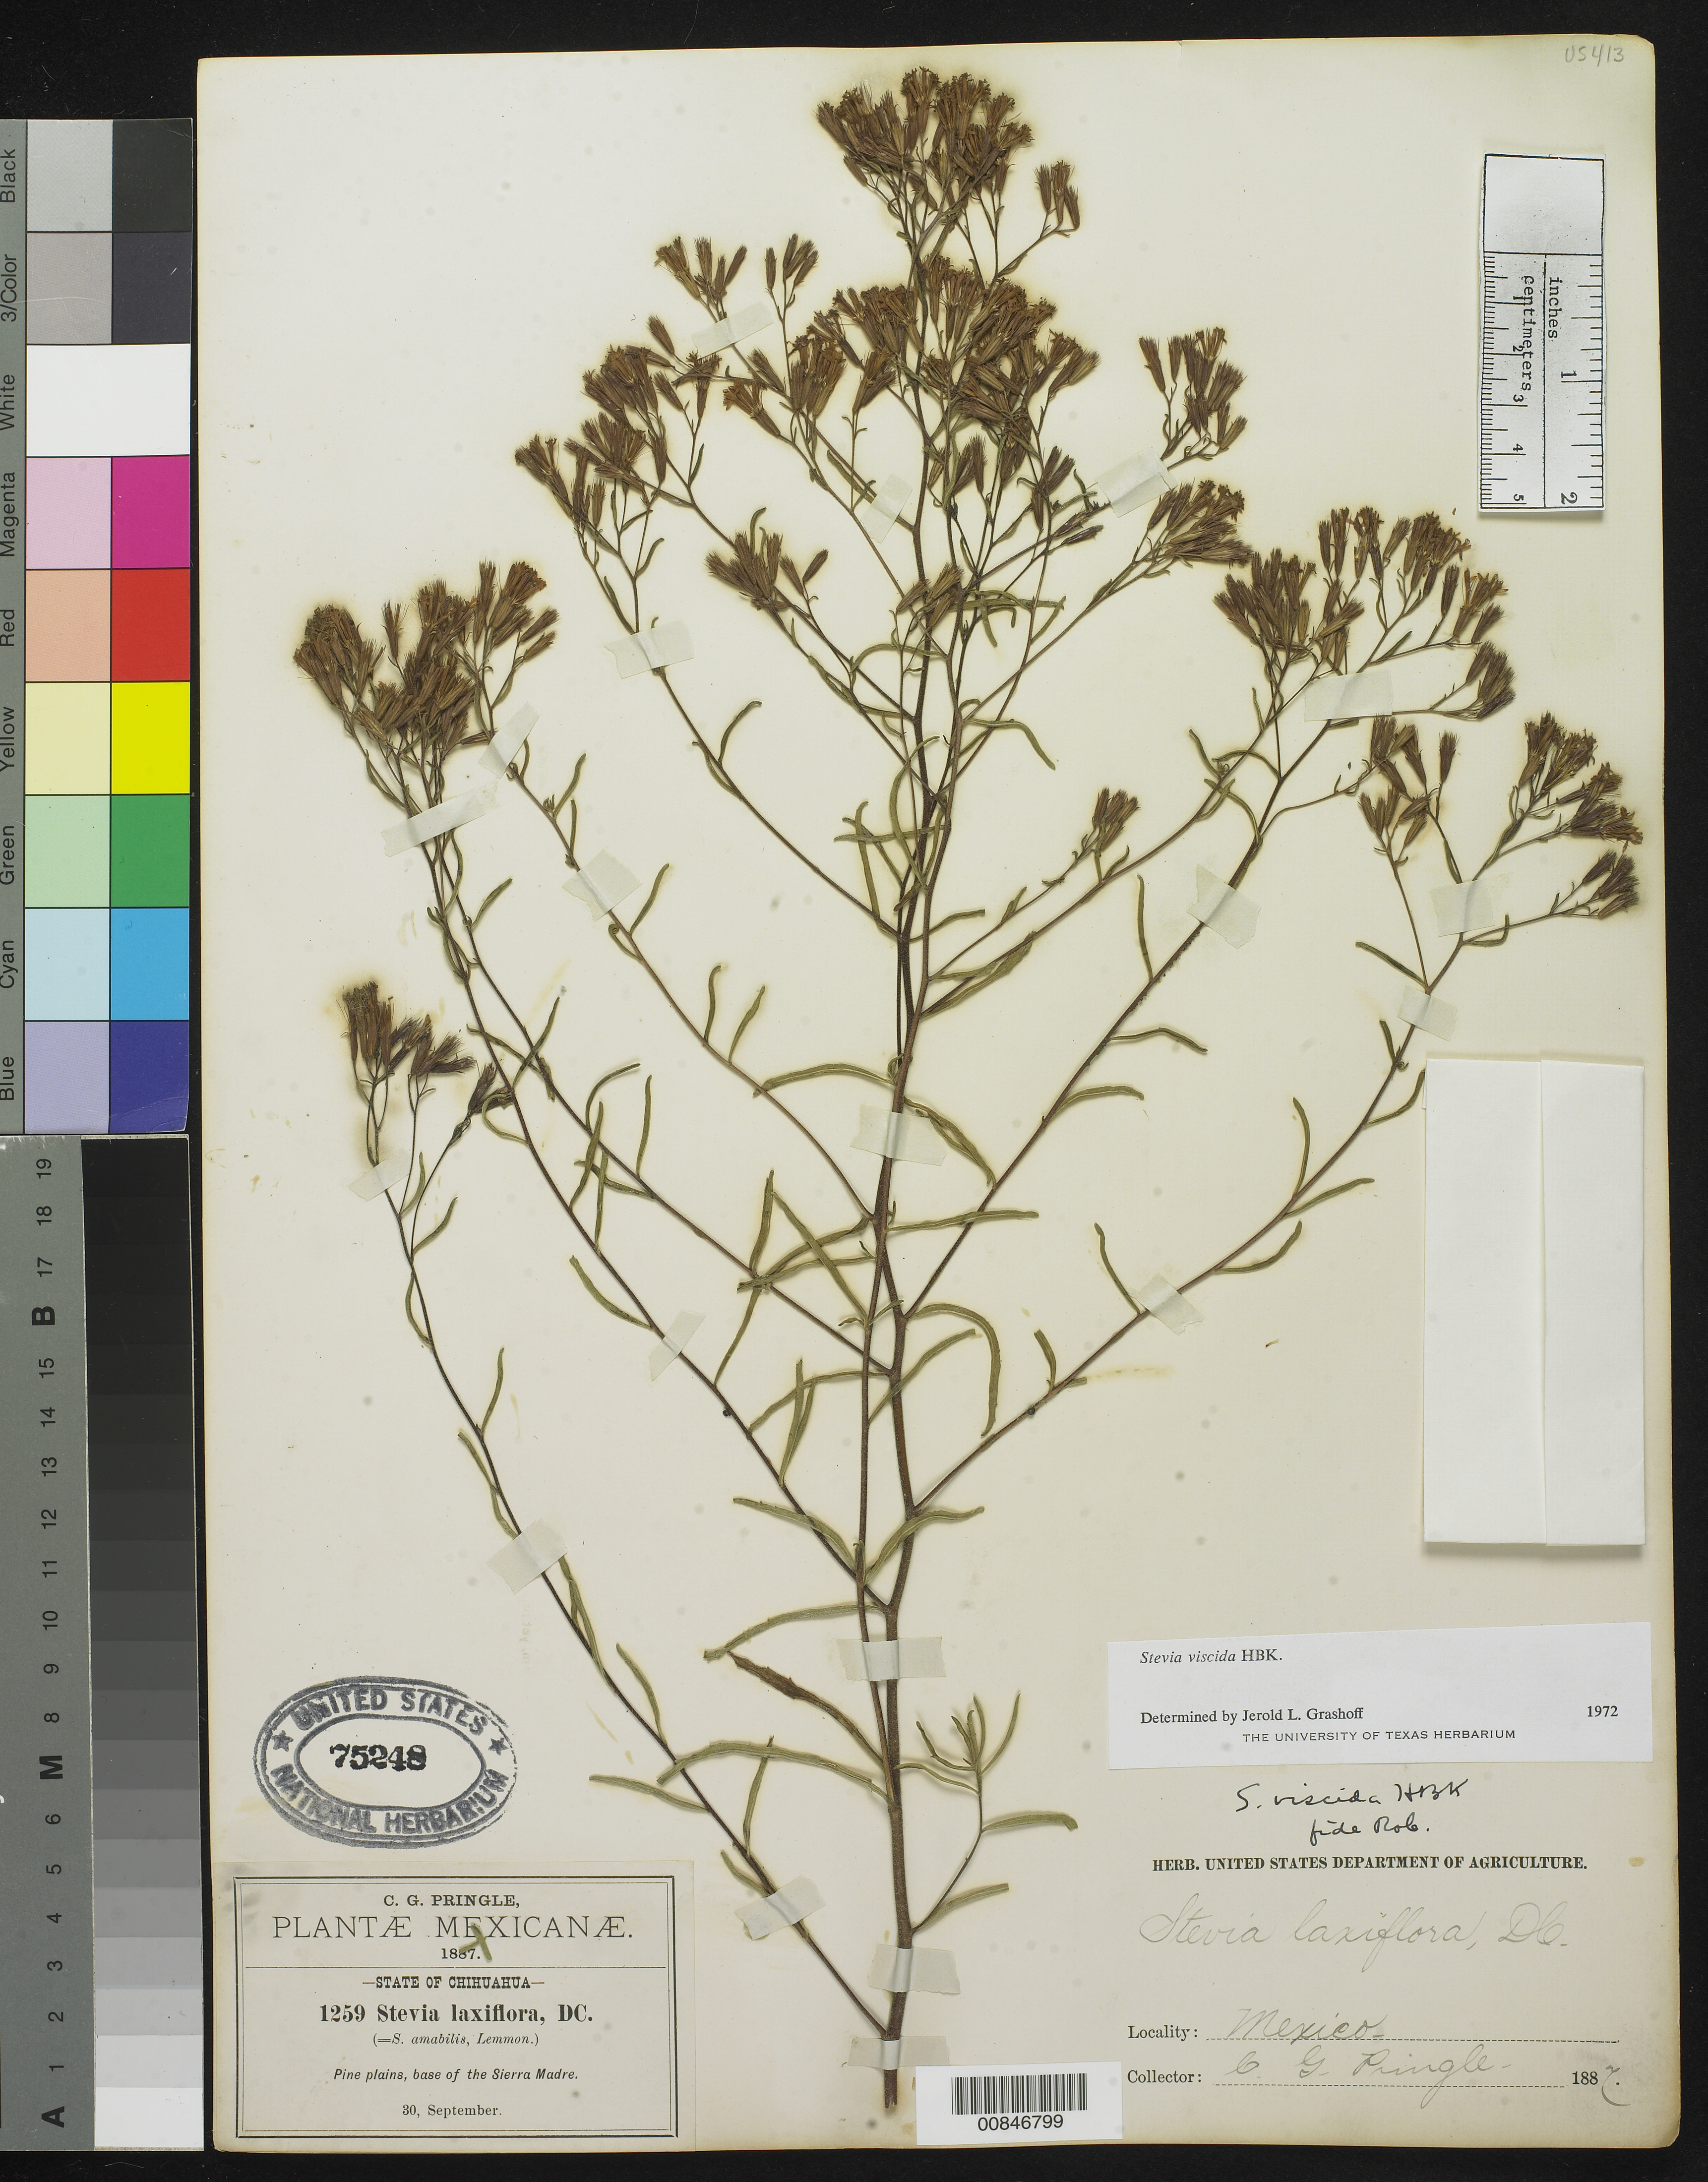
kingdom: Plantae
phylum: Tracheophyta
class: Magnoliopsida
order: Asterales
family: Asteraceae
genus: Stevia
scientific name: Stevia viscida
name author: Kunth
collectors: C. G. Pringle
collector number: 1259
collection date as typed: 30 Sep 1887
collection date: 1887-09-30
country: Mexico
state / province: Chihuahua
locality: Base of the Sierra Madre, Chihuahua.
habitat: Pine plains.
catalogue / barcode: US 75248